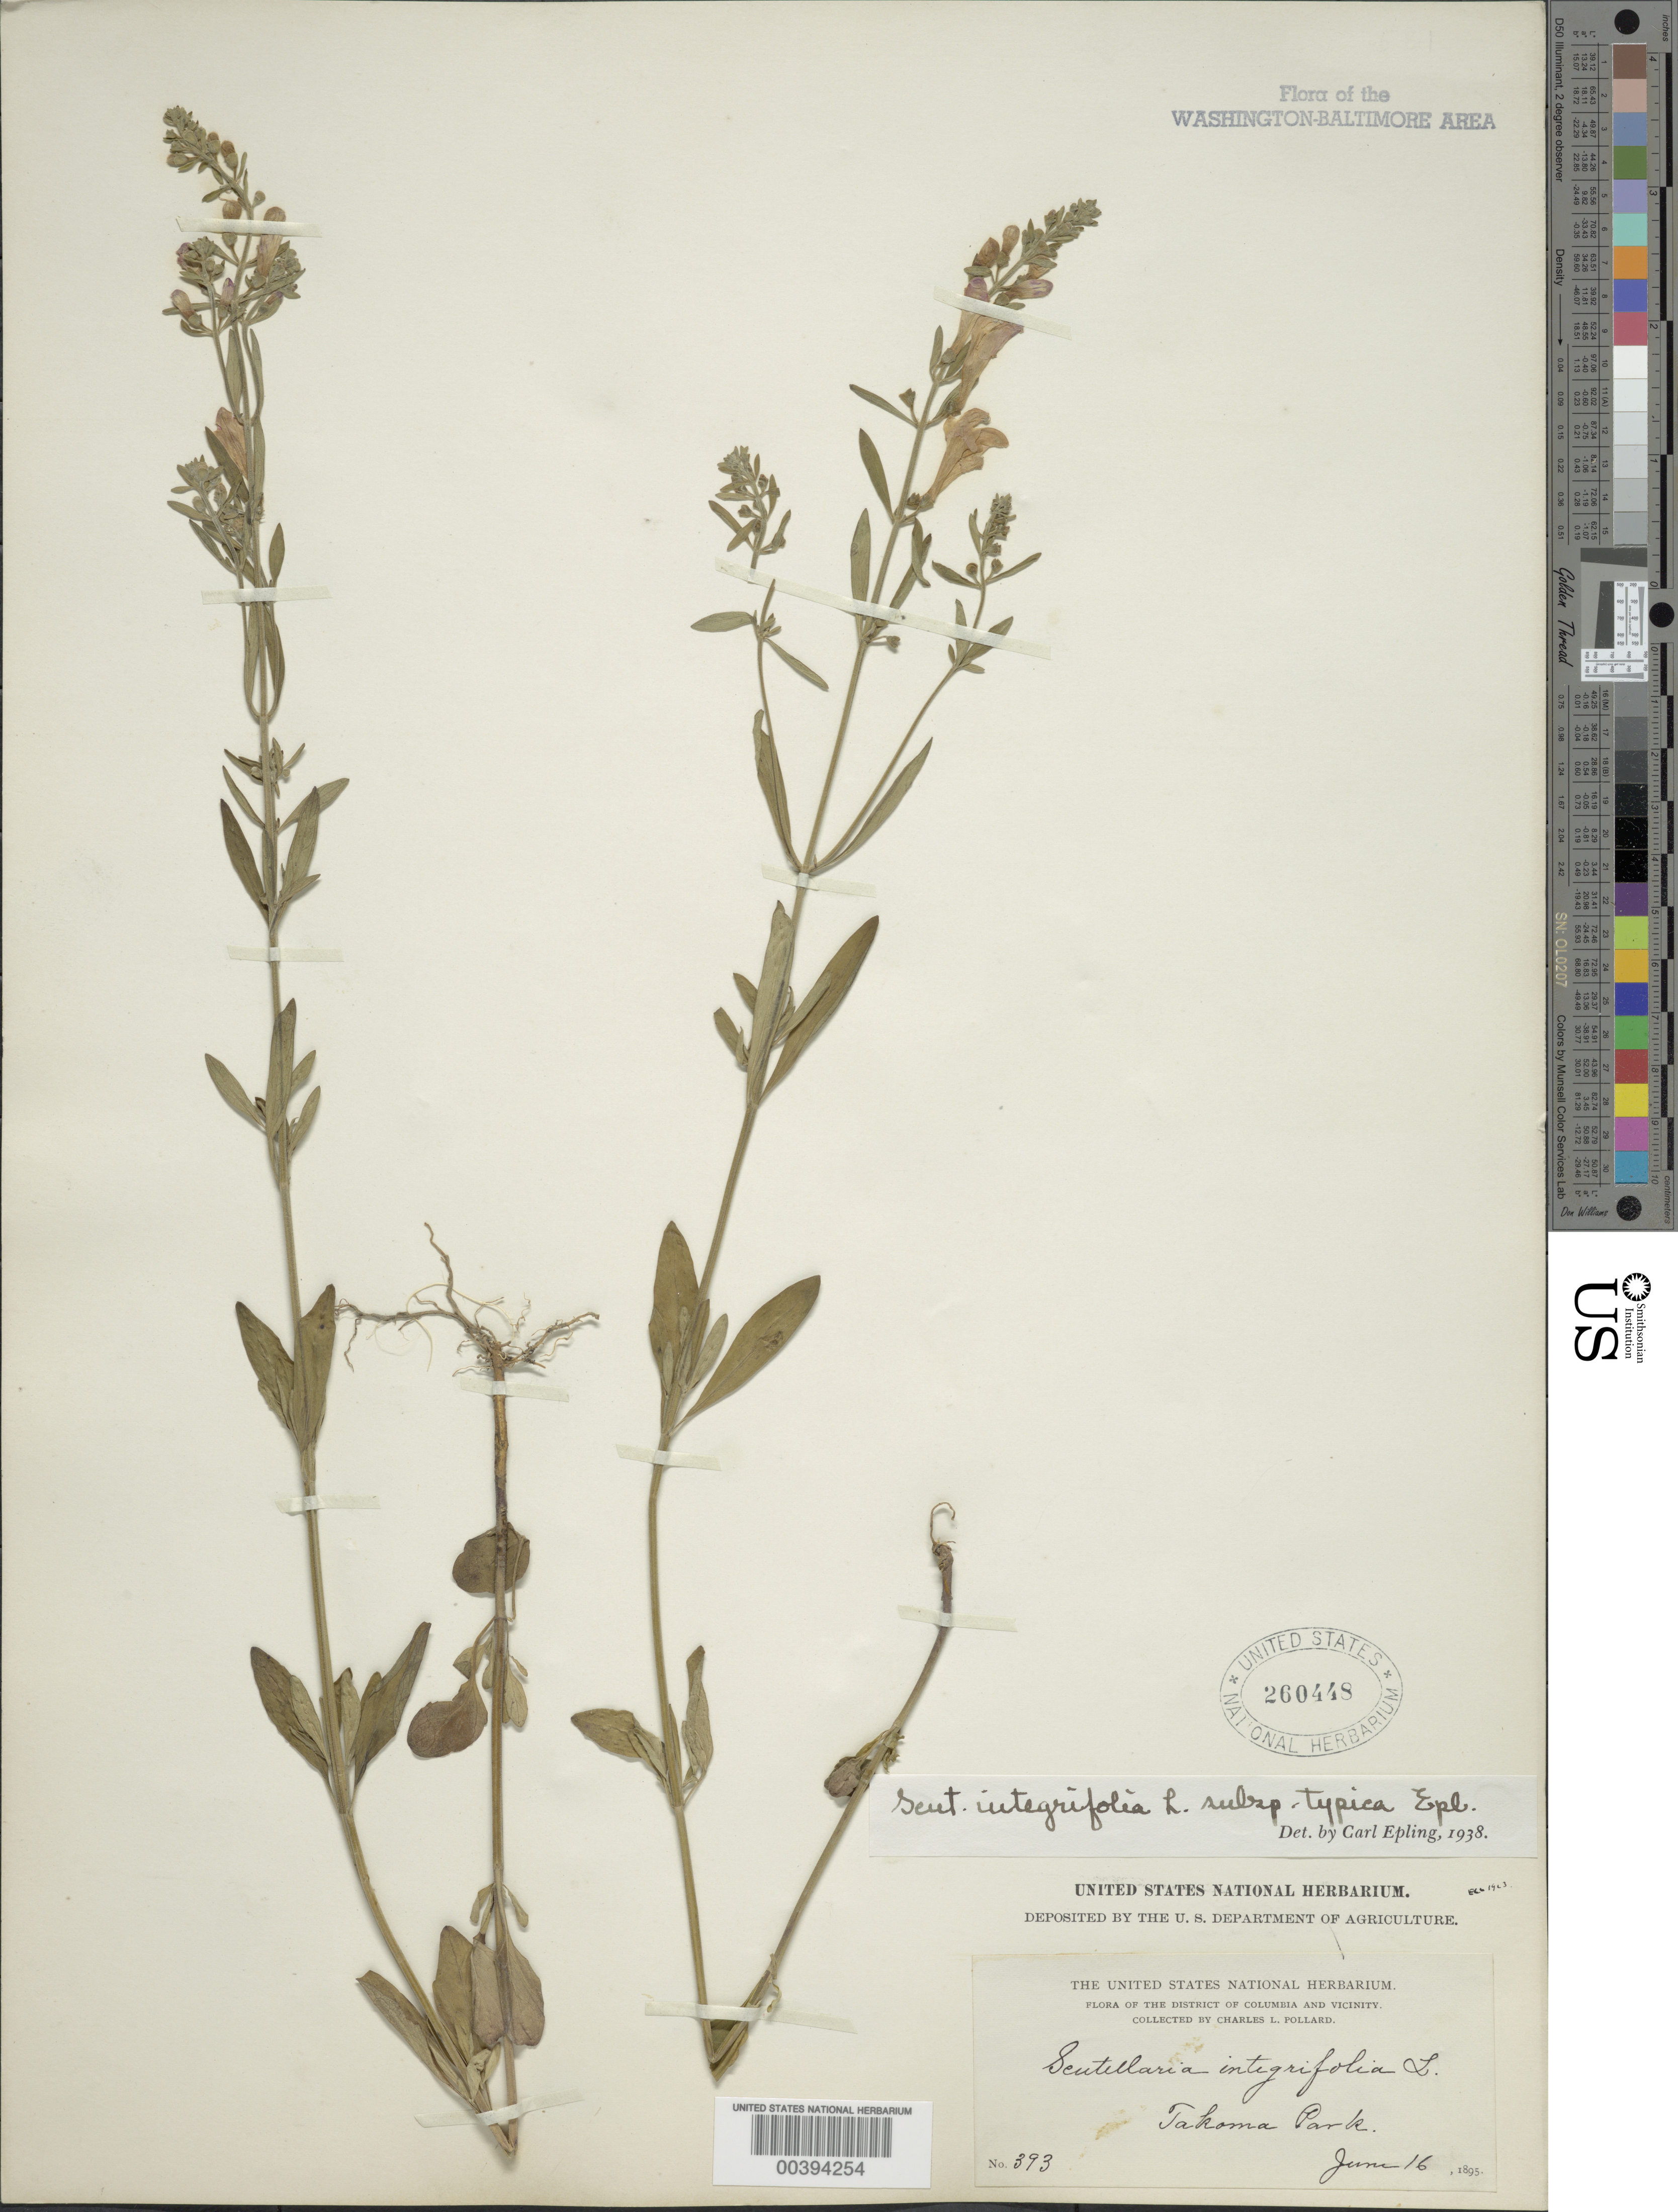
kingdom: Plantae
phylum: Tracheophyta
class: Magnoliopsida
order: Lamiales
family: Lamiaceae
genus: Scutellaria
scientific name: Scutellaria integrifolia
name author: L.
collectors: C. L. Pollard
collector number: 393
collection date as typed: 16 Jun 1895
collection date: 1895-06-16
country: United States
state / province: Maryland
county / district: Montgomery / Prince George's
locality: Takoma Park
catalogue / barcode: US 260448